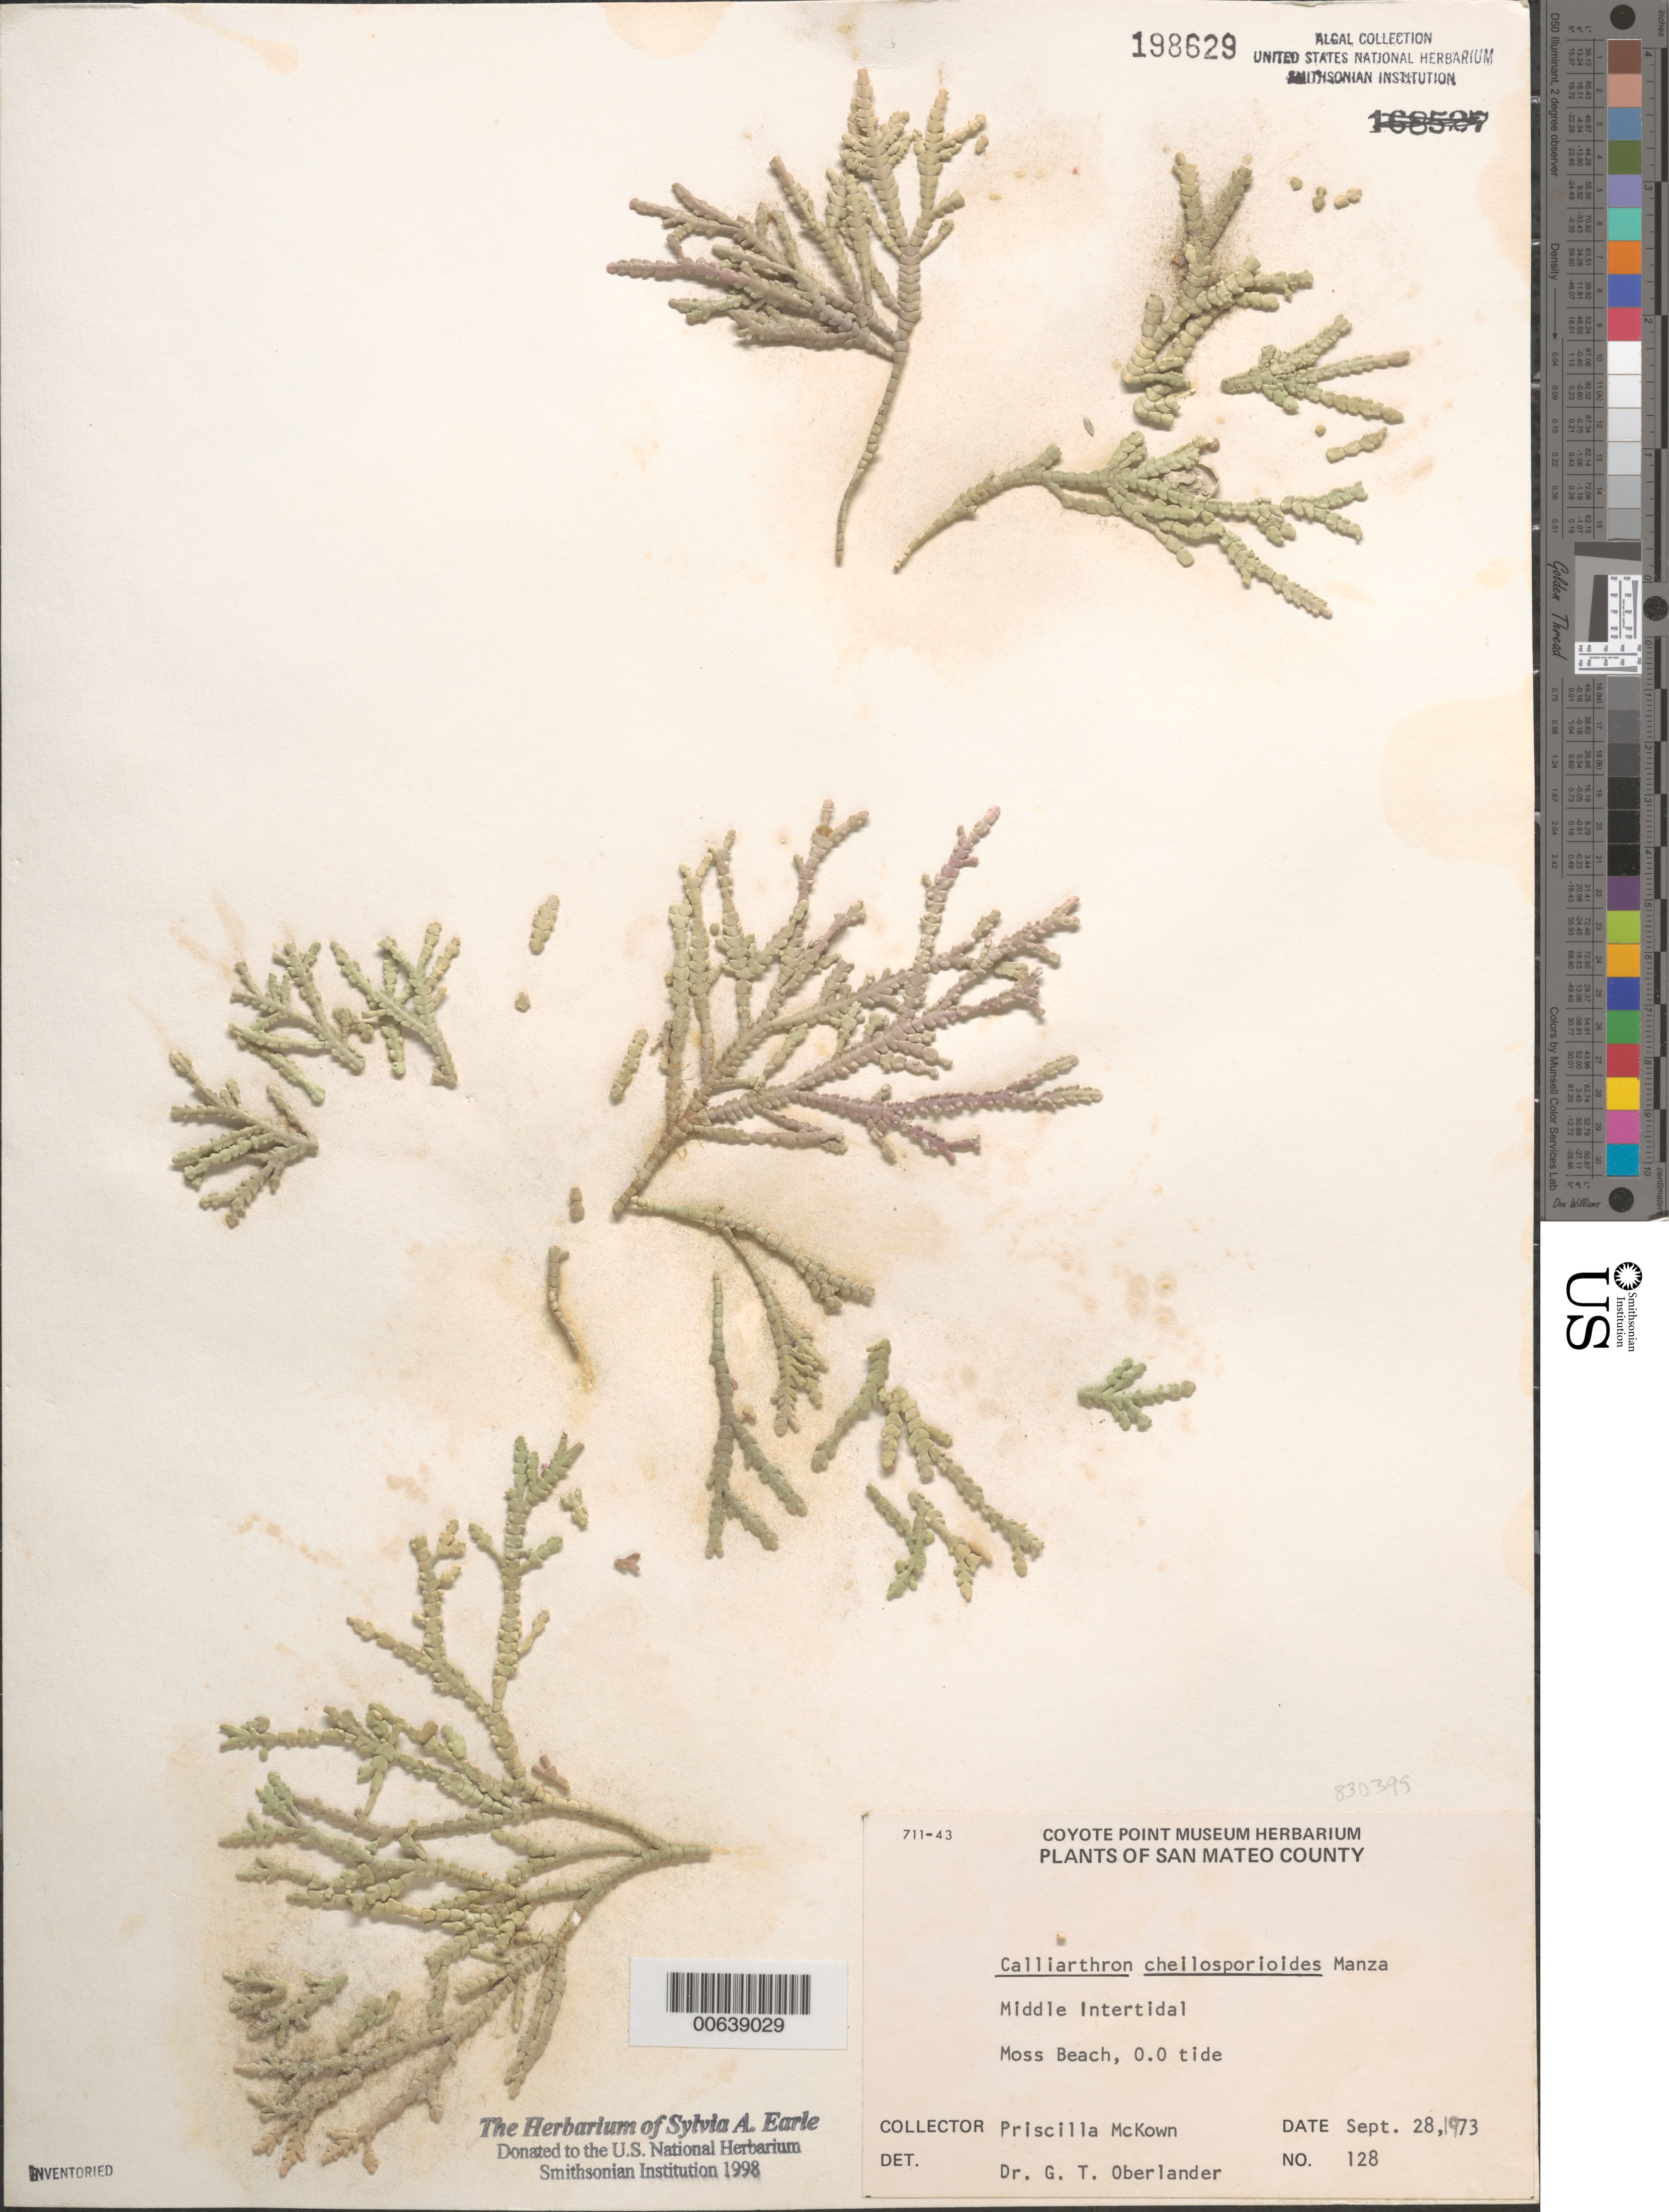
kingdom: Plantae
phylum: Rhodophyta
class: Florideophyceae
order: Corallinales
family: Corallinaceae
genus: Calliarthron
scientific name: Calliarthron cheilosporioides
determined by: Oberlander, G. T.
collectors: P. McKown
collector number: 128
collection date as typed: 28 Sep 1973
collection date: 1973-09-28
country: United States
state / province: California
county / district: San Mateo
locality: Moss Beach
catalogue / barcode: US 198629